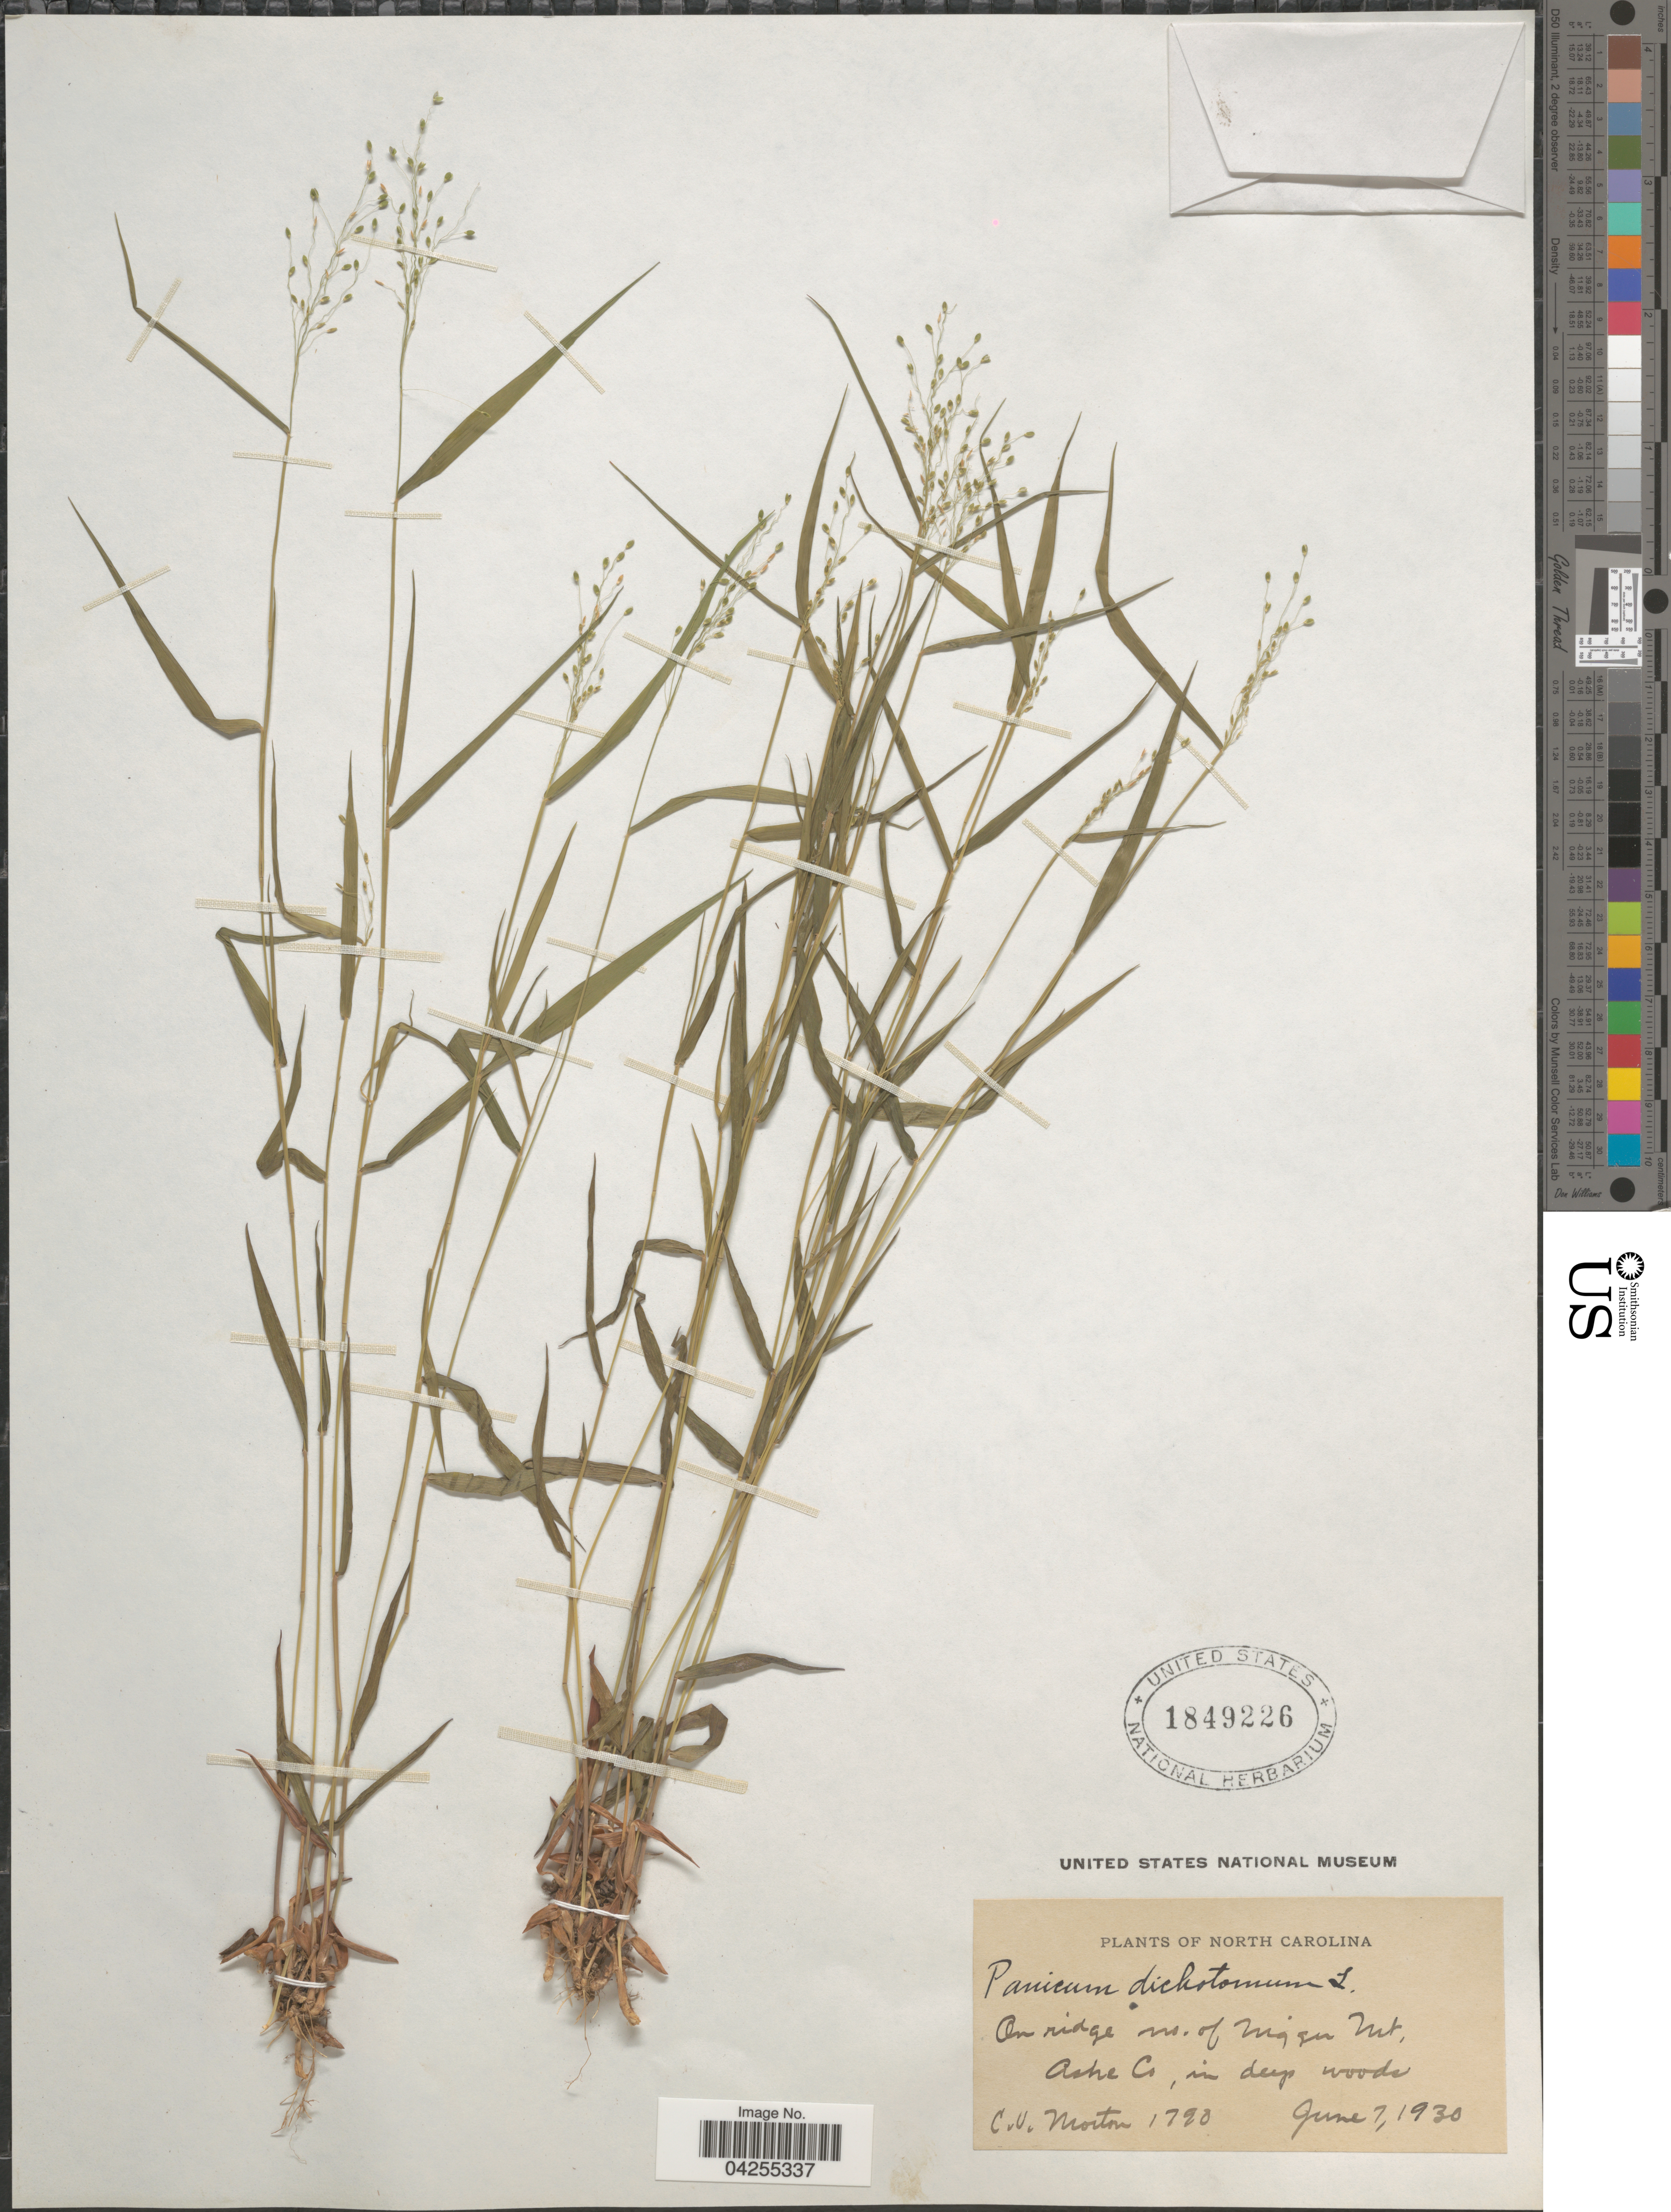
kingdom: Plantae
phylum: Tracheophyta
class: Liliopsida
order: Poales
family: Poaceae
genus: Dichanthelium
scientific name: Dichanthelium dichotomum var. dichotomum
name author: (L.) Gould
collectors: C. V. Morton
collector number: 1798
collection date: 1930-06-07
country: United States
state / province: North Carolina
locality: On ridge no. of Nigger Mt, Ashe Co, in deep woods.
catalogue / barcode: US 1849226